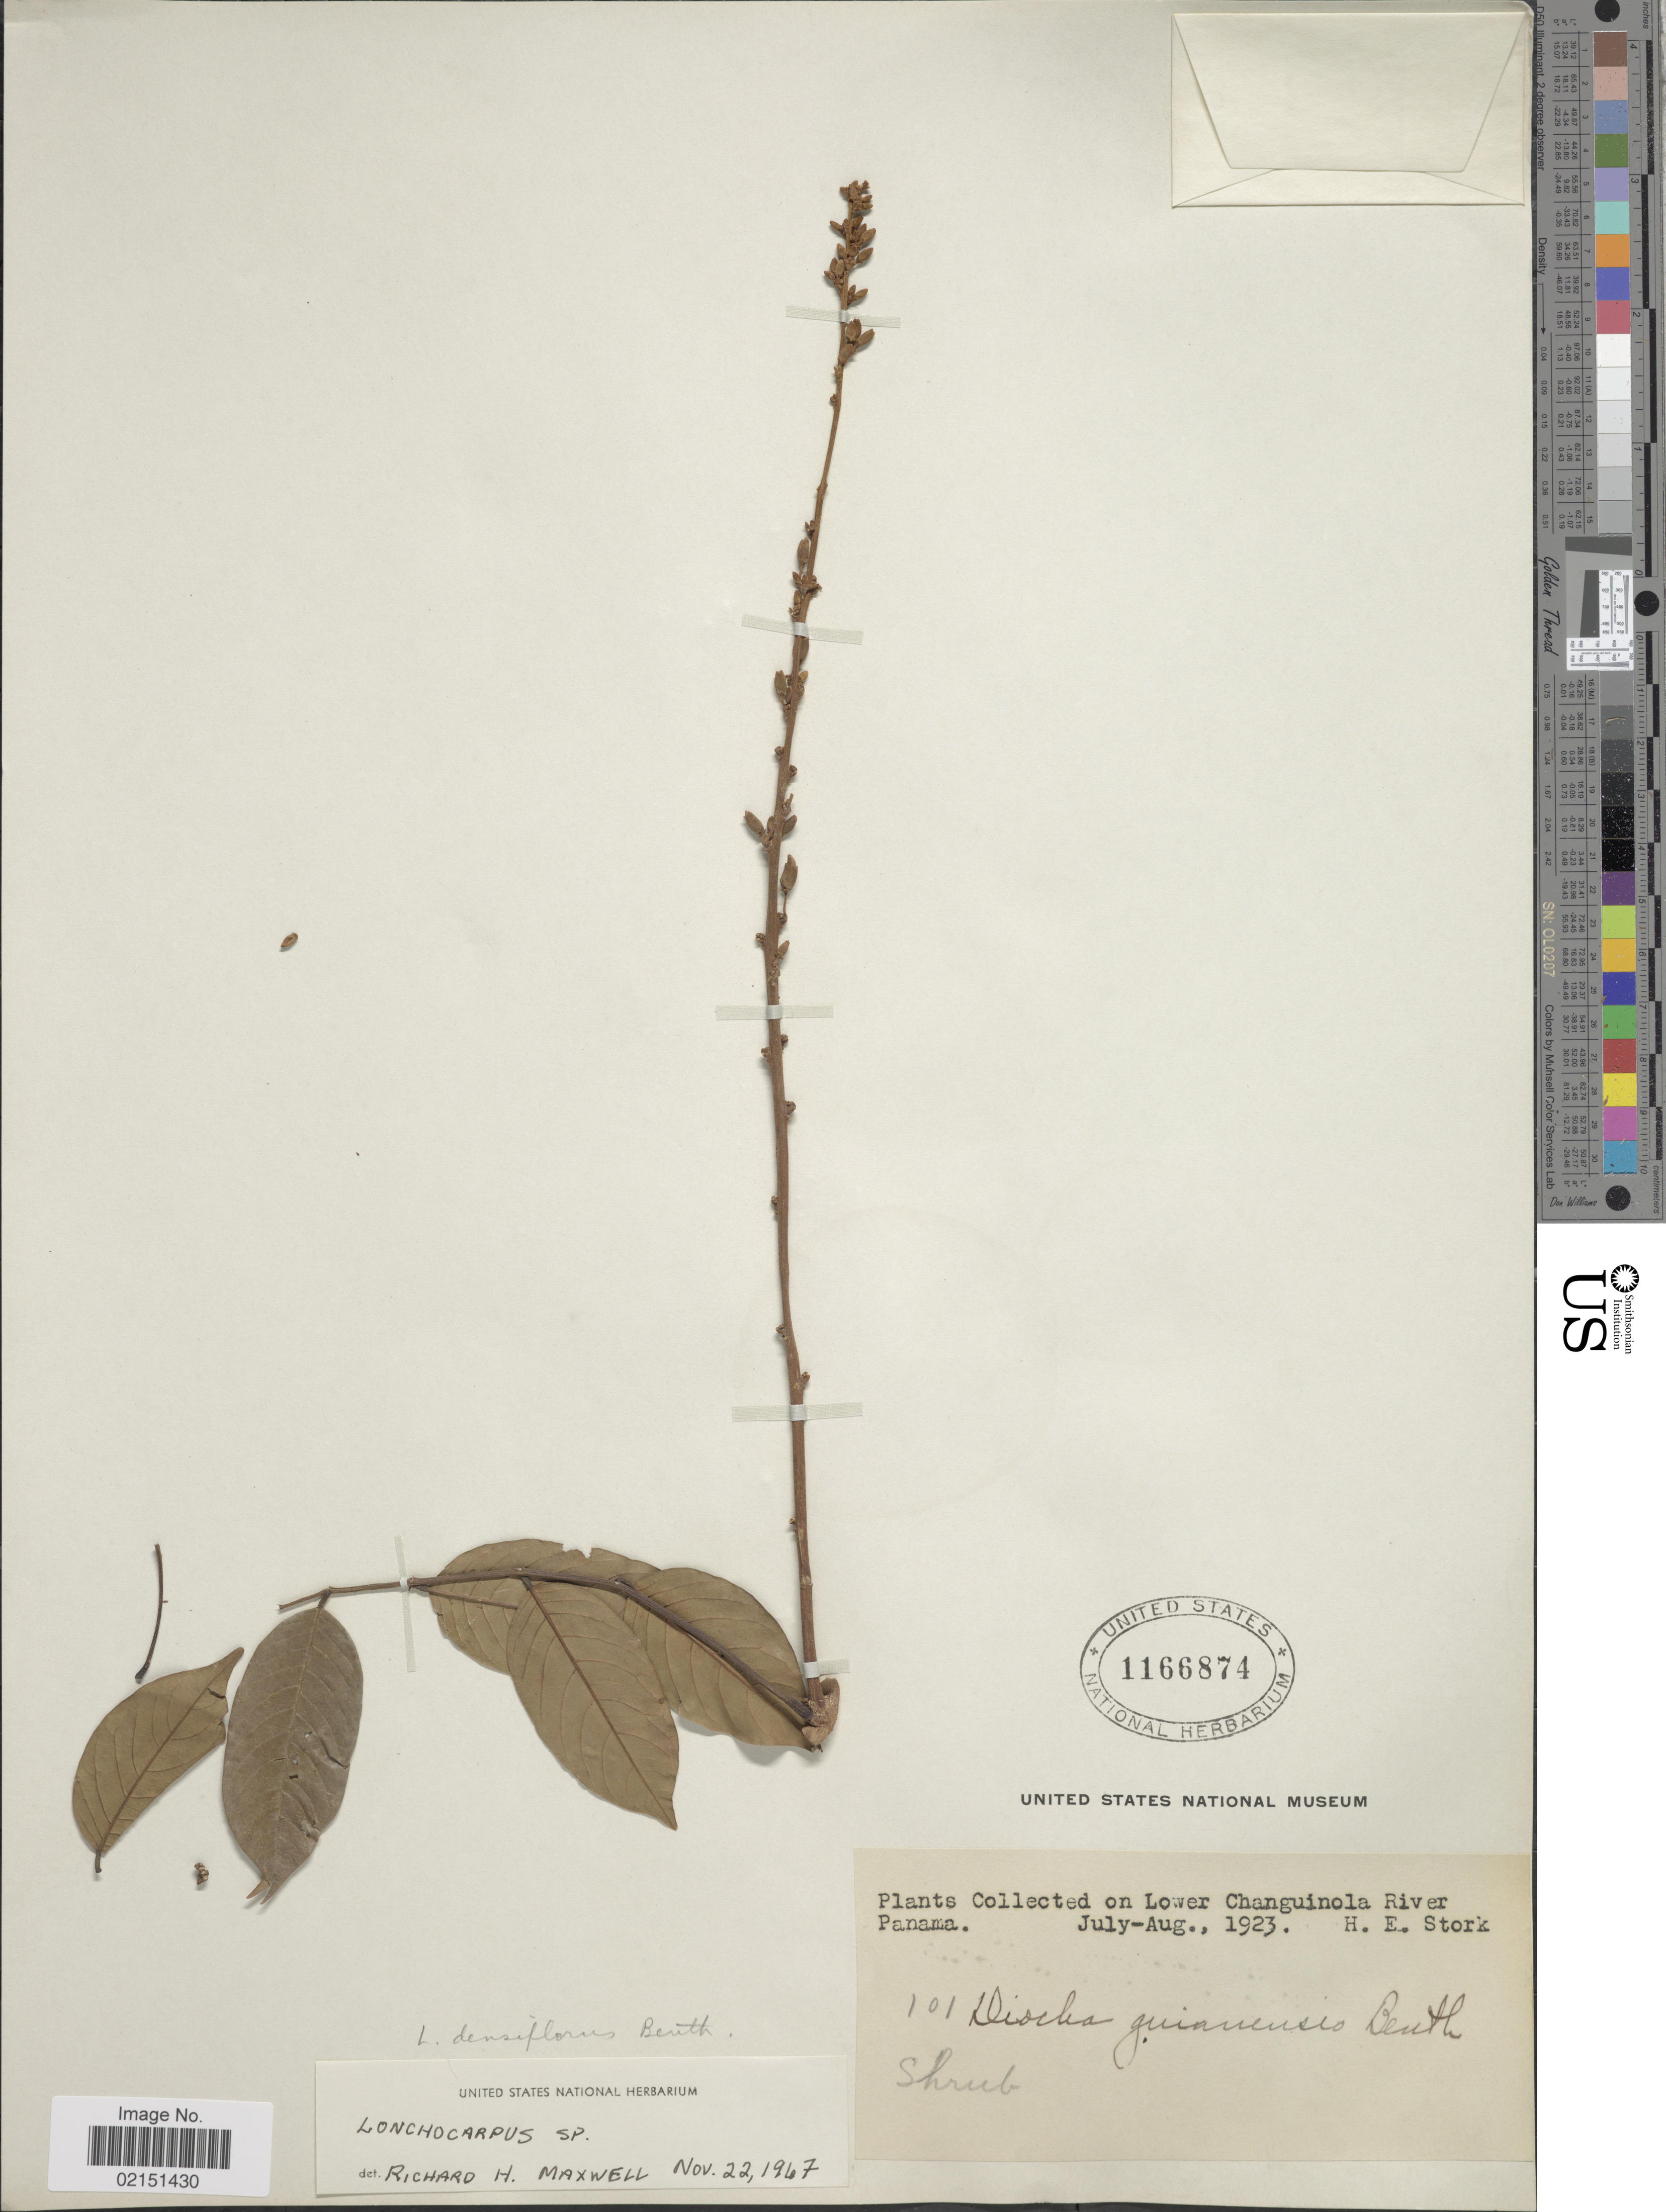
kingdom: Plantae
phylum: Tracheophyta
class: Magnoliopsida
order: Fabales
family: Fabaceae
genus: Lonchocarpus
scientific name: Lonchocarpus densiflorus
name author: Benth.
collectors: H. E. Stork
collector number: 101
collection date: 1923-07/1923-08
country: Panama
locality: On lower Changuinola River, Panama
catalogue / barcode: US 1166874